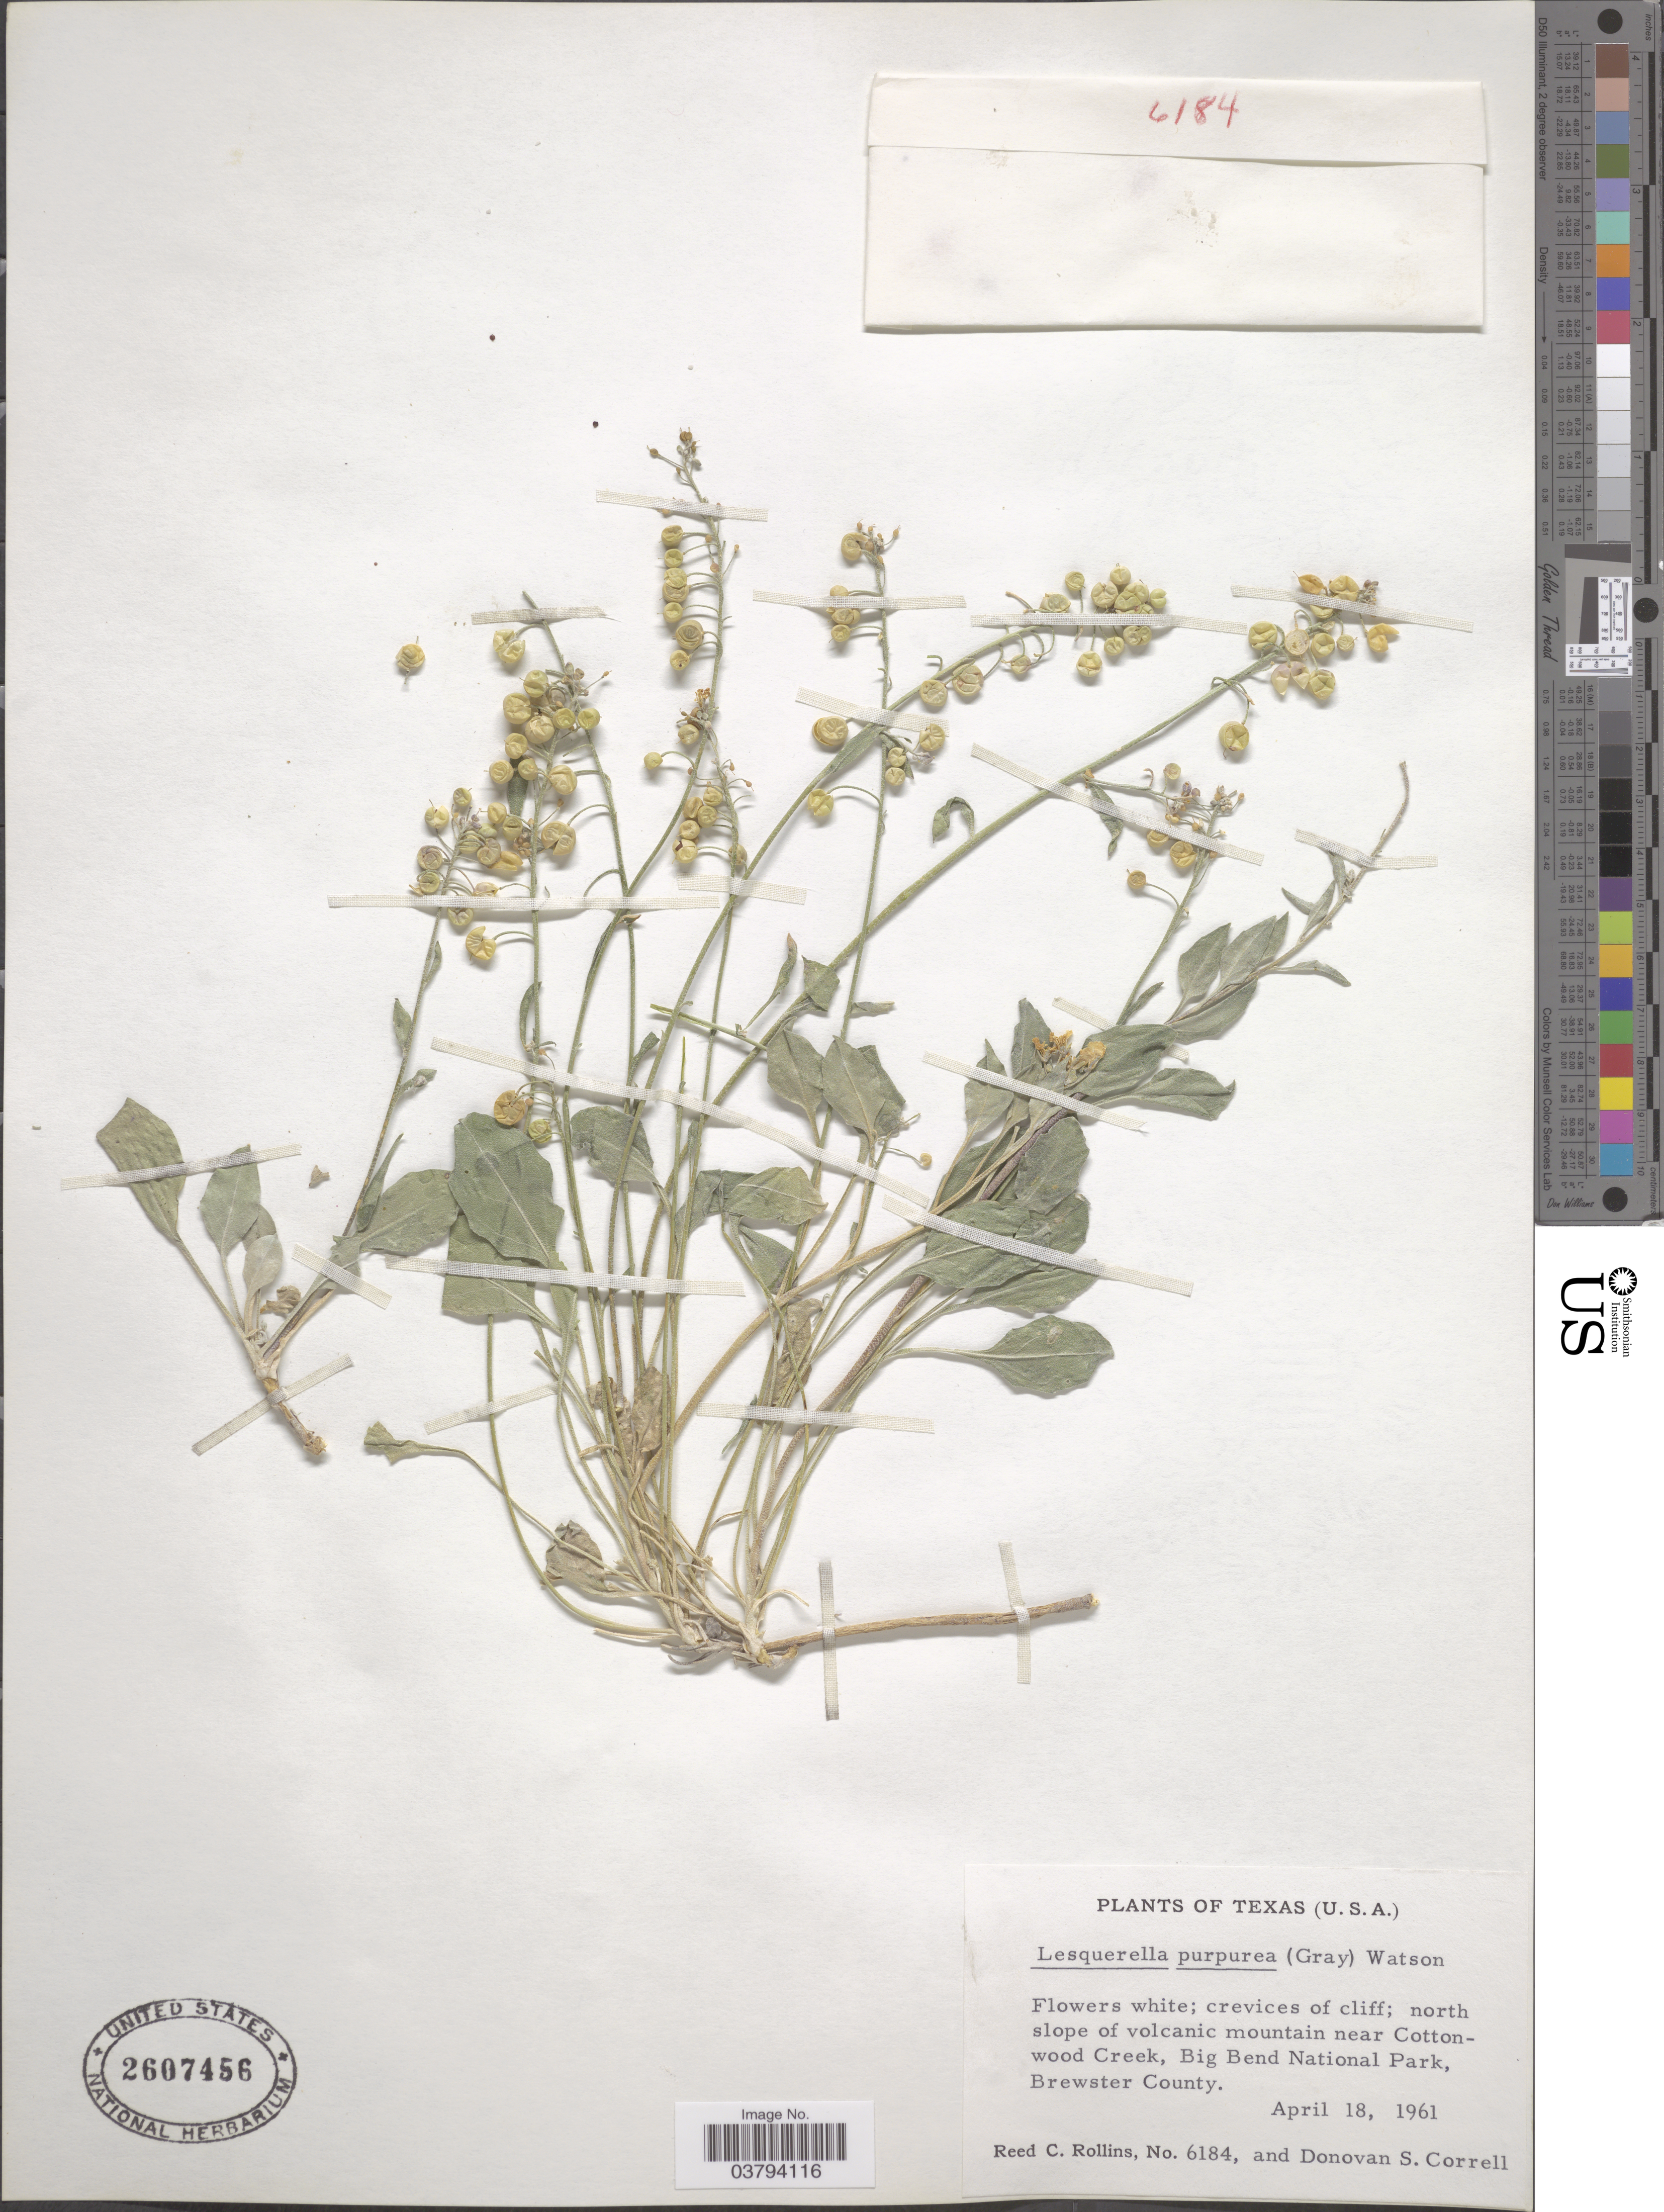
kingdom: Plantae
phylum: Tracheophyta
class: Magnoliopsida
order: Brassicales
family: Brassicaceae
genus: Lesquerella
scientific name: Lesquerella purpurea subsp. purpurea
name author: (A. Gray) S. Watson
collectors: R. C. Rollins & D. S. Correll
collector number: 6184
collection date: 1961-04-18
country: United States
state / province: Texas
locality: North slope of volcanic mountain near Cottonwood Creek, Big Bend National Park, Brewster County.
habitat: crevices of cliffs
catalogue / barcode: US 2607456